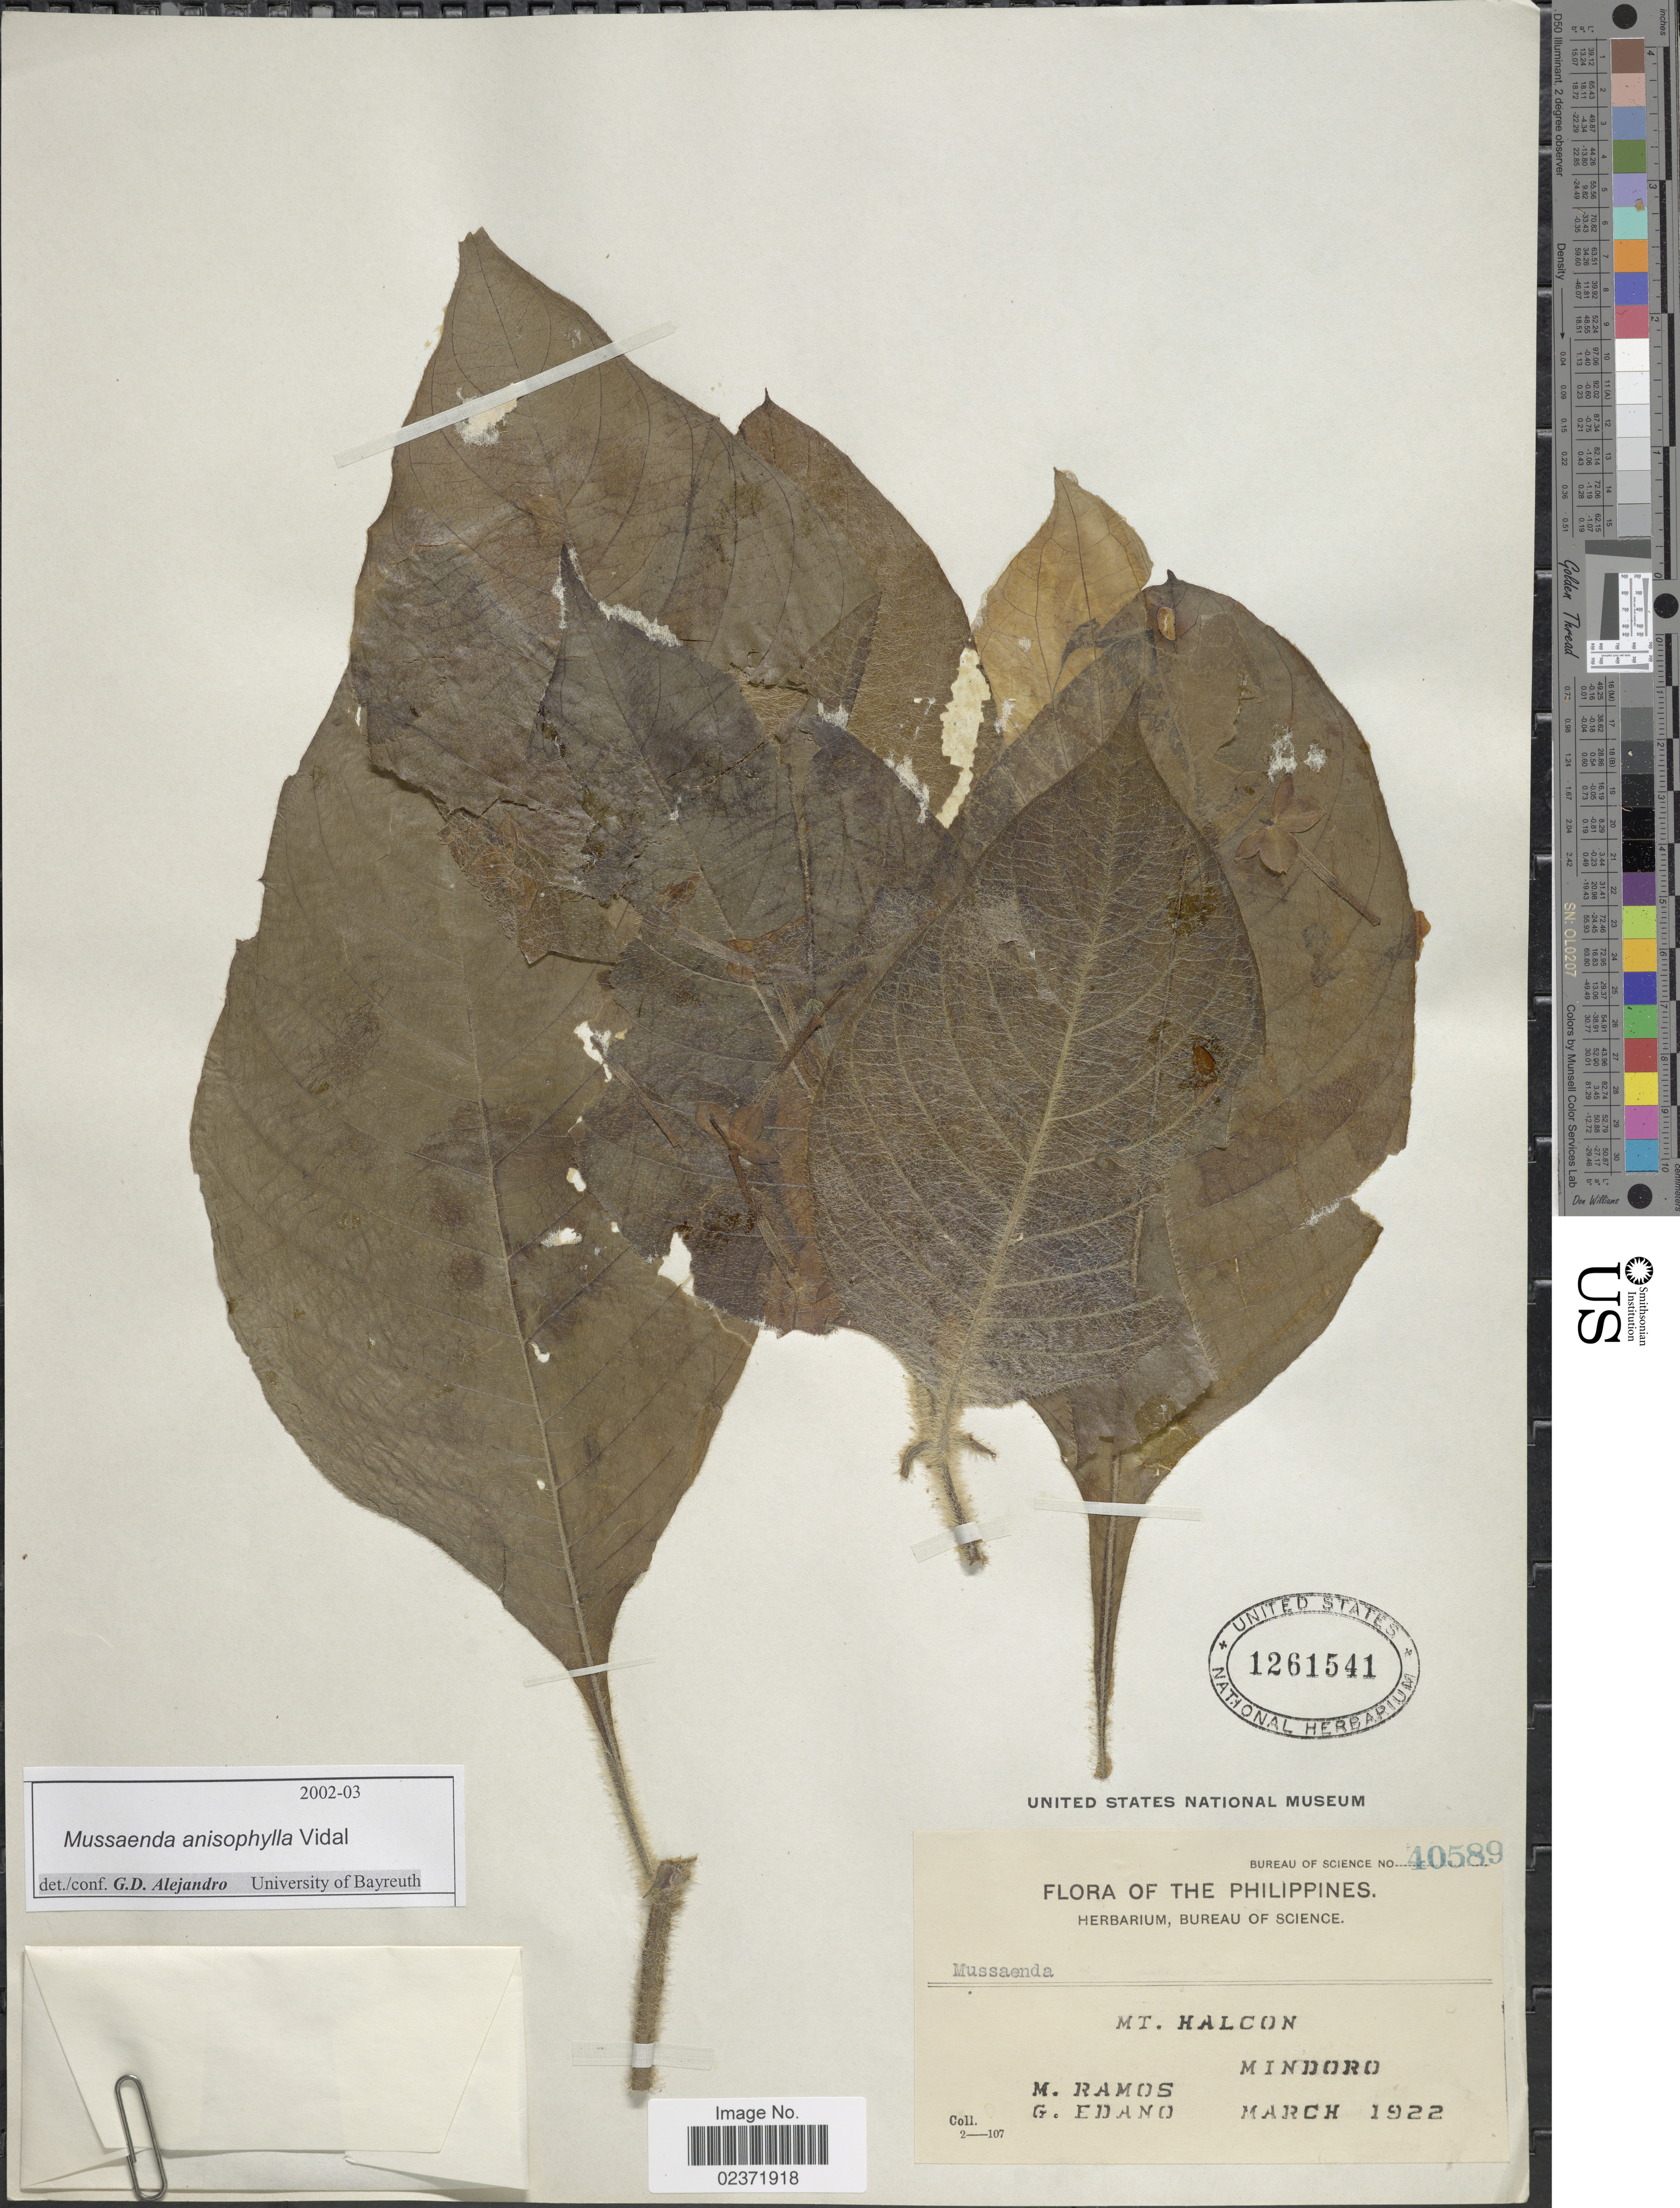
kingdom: Plantae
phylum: Tracheophyta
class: Magnoliopsida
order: Gentianales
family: Rubiaceae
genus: Mussaenda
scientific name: Mussaenda anisophylla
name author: S. Vidal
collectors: M. Ramos & G. Edaño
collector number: Bureau Of Science 40589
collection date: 1922-03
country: Philippines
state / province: Mimaropa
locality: Mt. Halcon, Mindoro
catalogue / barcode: US 1261541